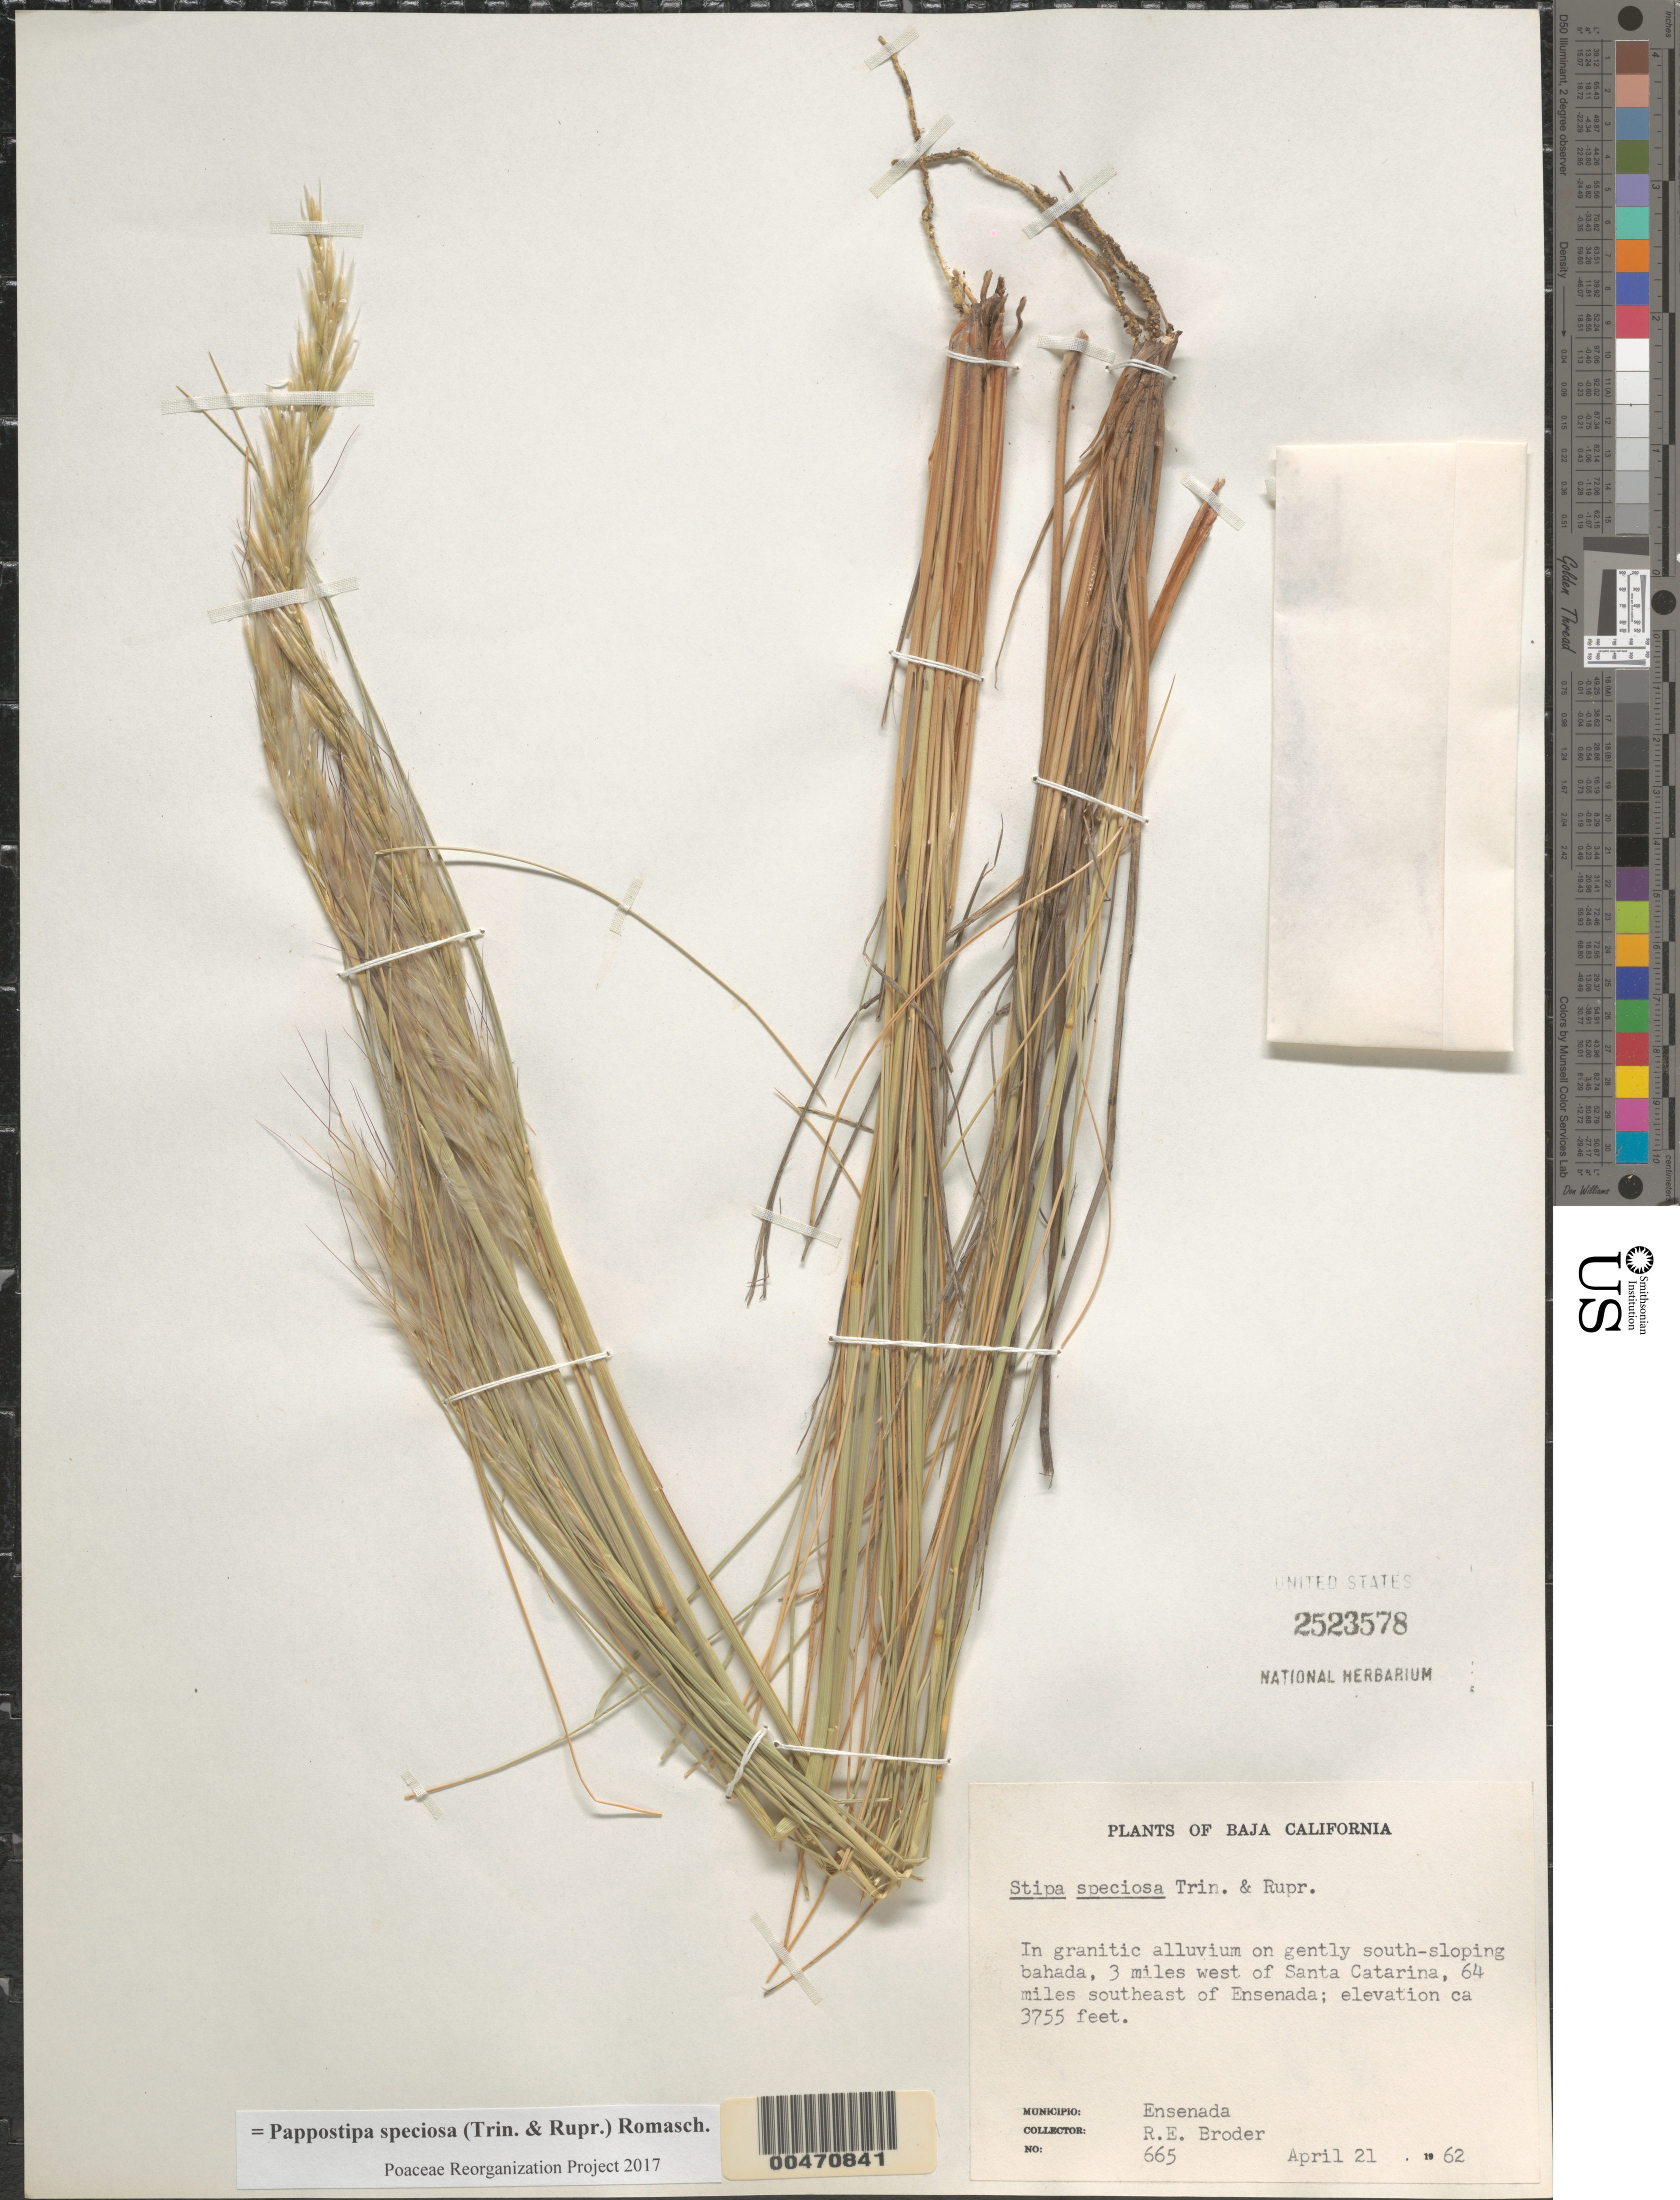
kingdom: Plantae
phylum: Tracheophyta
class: Liliopsida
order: Poales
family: Poaceae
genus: Pappostipa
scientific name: Pappostipa speciosa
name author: (Trin. & Rupr.) Romasch.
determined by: Poaceae Reorganization Project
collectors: R. Broder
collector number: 665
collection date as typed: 21 Apr 1962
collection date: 1962-04-21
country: Mexico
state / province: Baja California Norte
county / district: Ensenada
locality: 3 mi W of Santa Catarina, 64 mi SE of Ensenada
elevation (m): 1145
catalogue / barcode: US 2523578